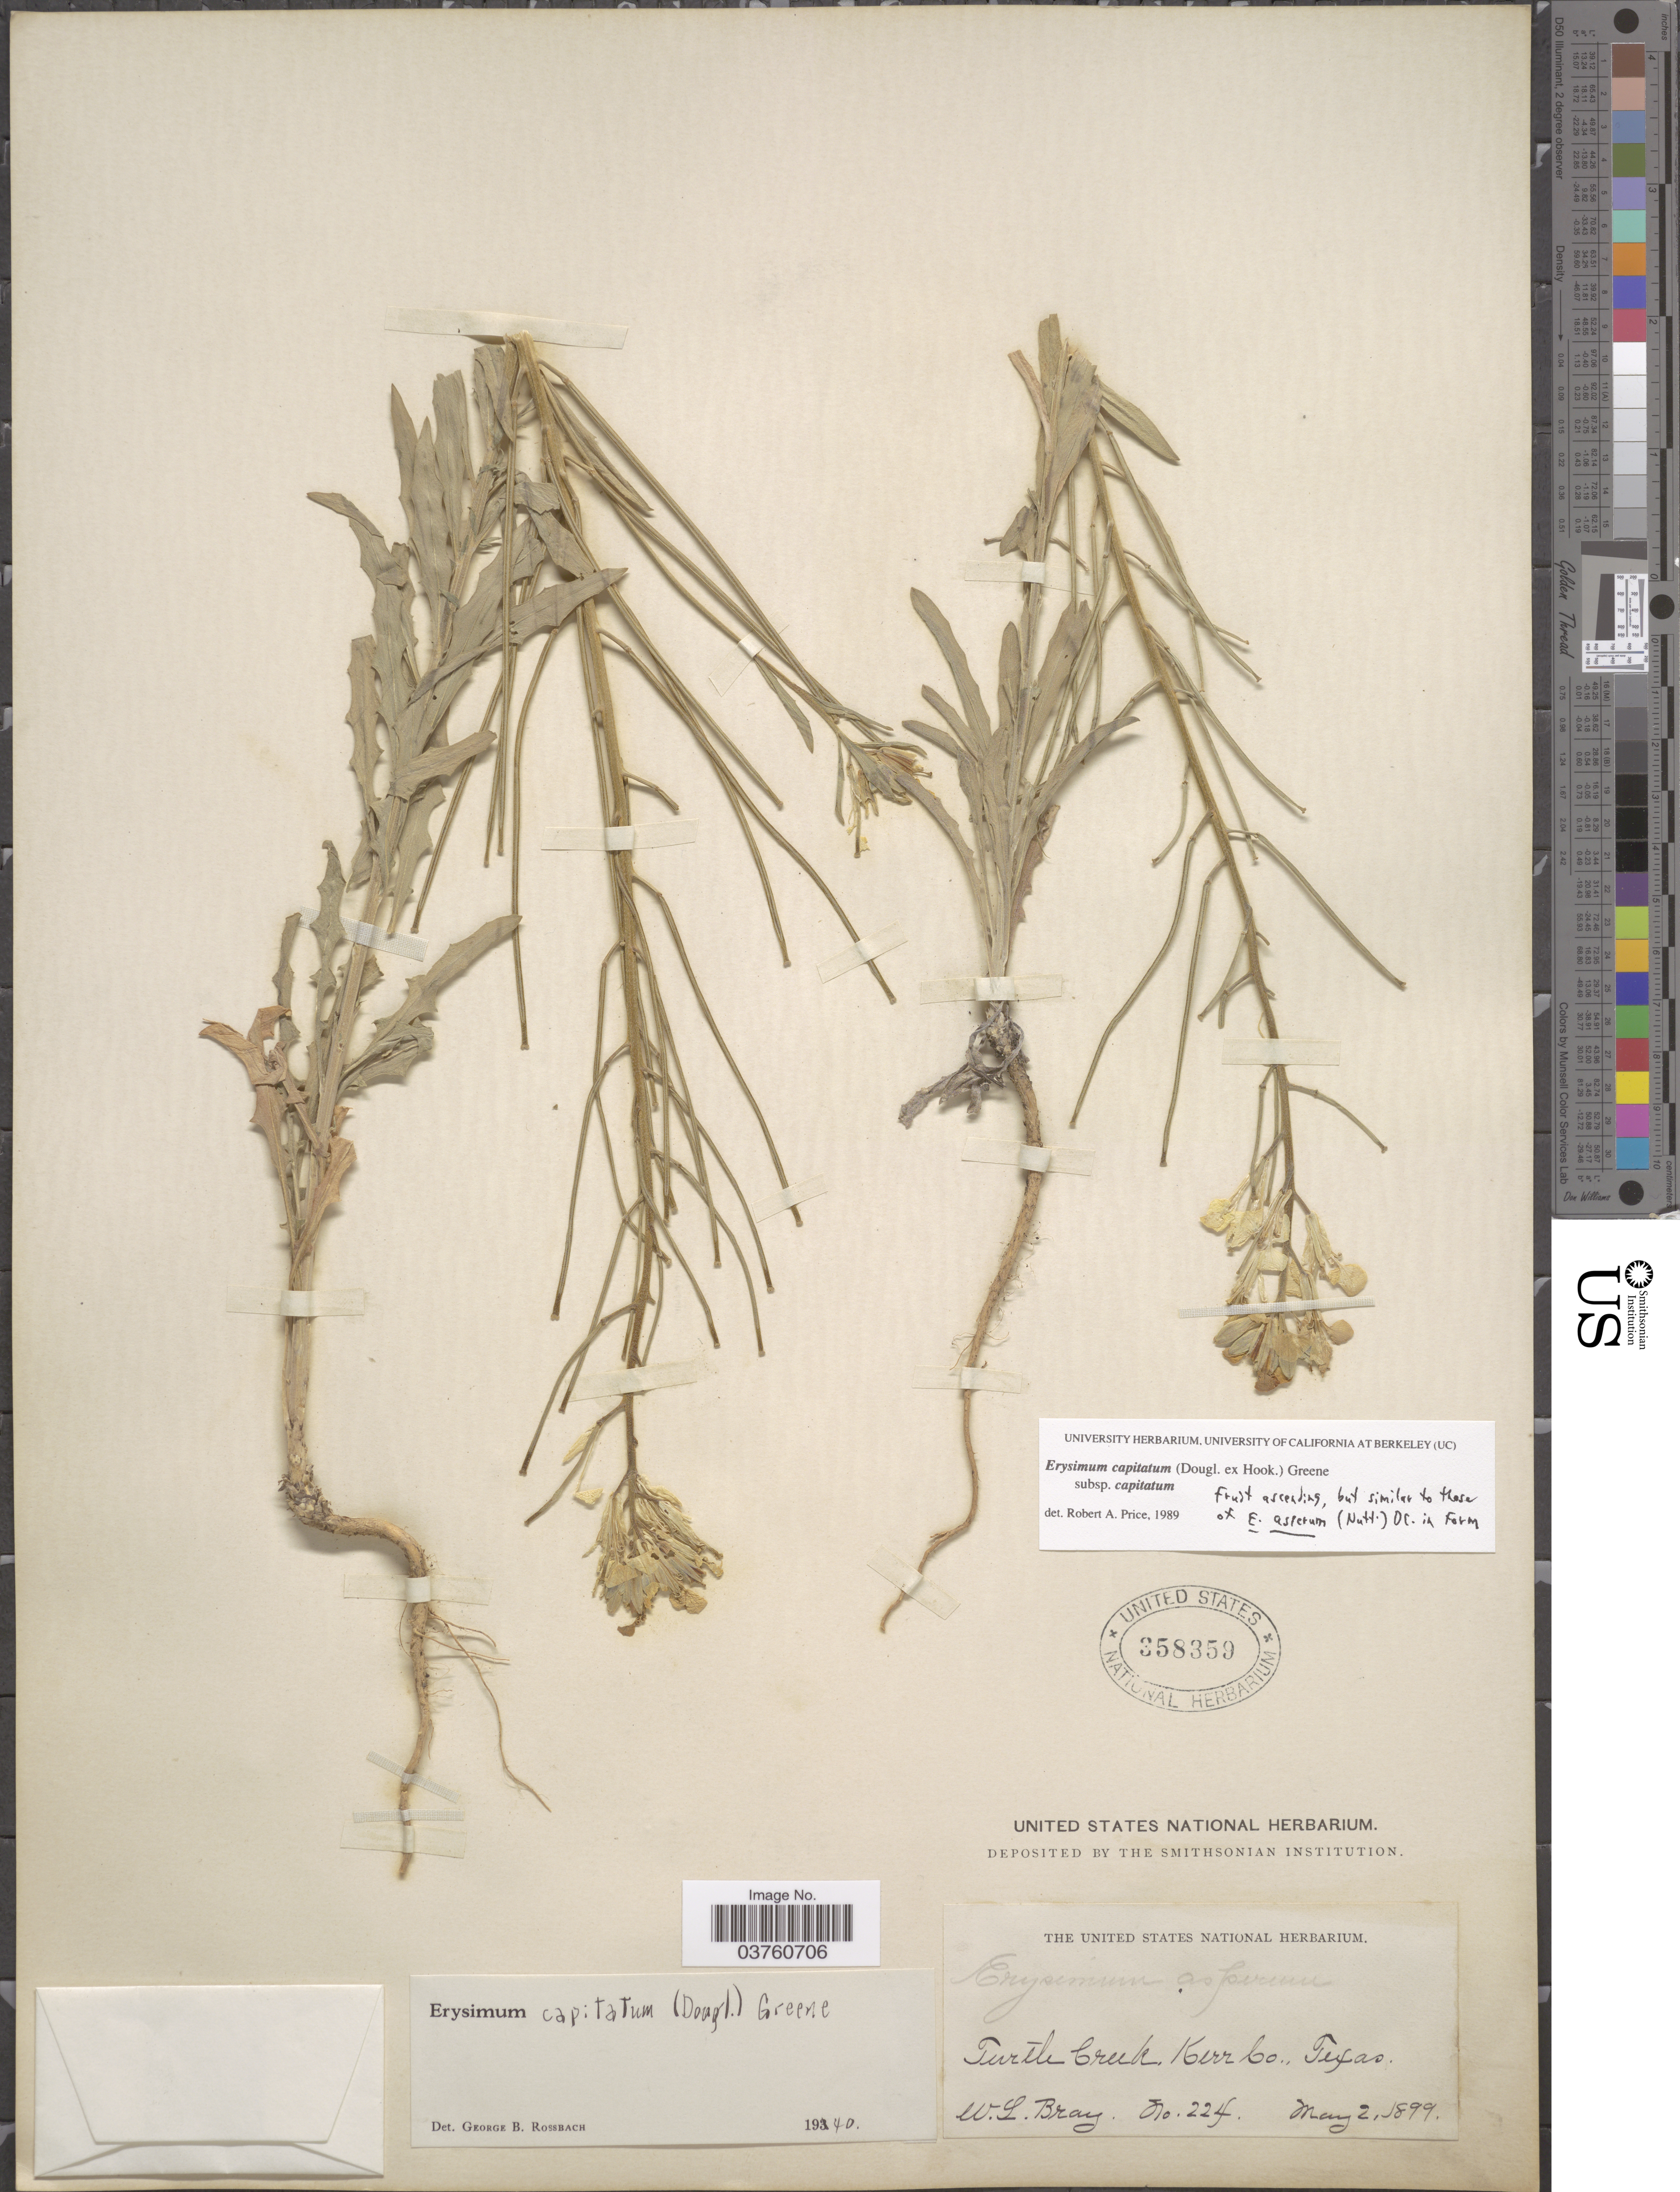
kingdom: Plantae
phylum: Tracheophyta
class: Magnoliopsida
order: Brassicales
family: Brassicaceae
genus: Erysimum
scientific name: Erysimum capitatum subsp. capitatum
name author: (Douglas ex Hook.) Greene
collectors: W. L. Bray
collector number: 224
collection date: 1899-05-02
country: United States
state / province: Texas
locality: Turtle Creek, Kerr Co.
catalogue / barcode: US 358359